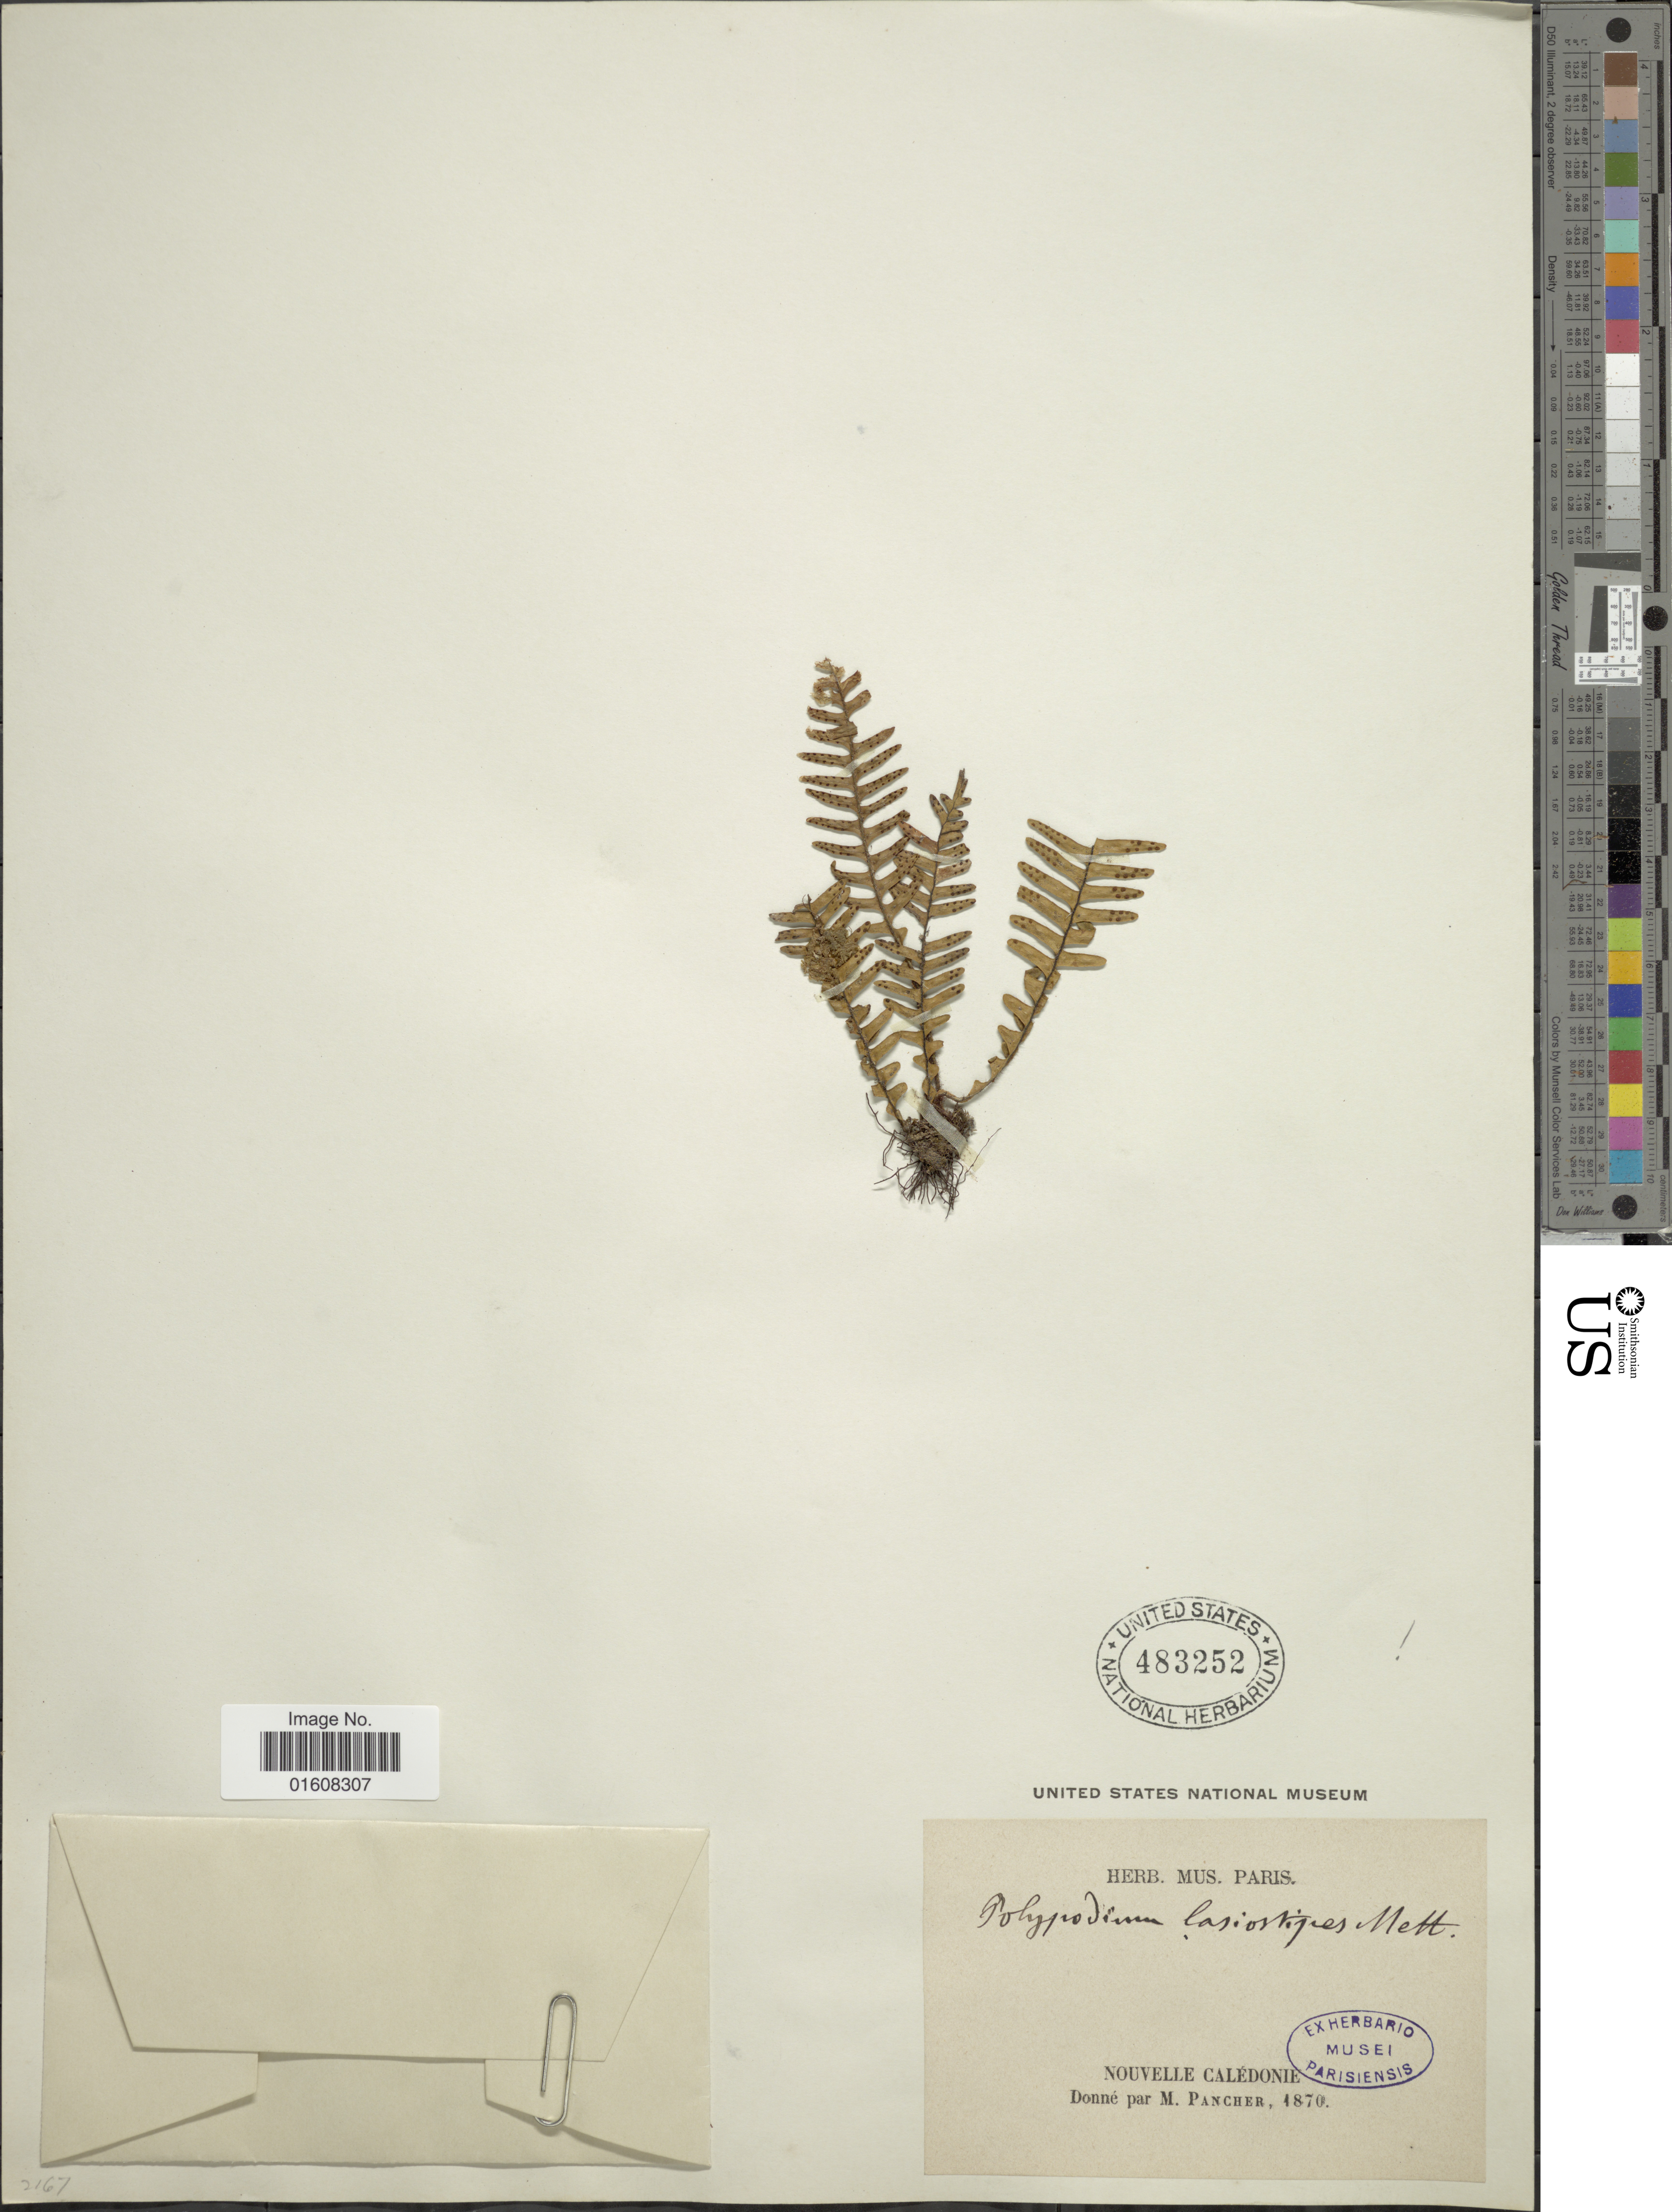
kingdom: Plantae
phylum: Tracheophyta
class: Polypodiopsida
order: Polypodiales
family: Polypodiaceae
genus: Grammitis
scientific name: Grammitis lasiostipes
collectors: M. Pancher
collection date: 1870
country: New Caledonia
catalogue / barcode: US 483252